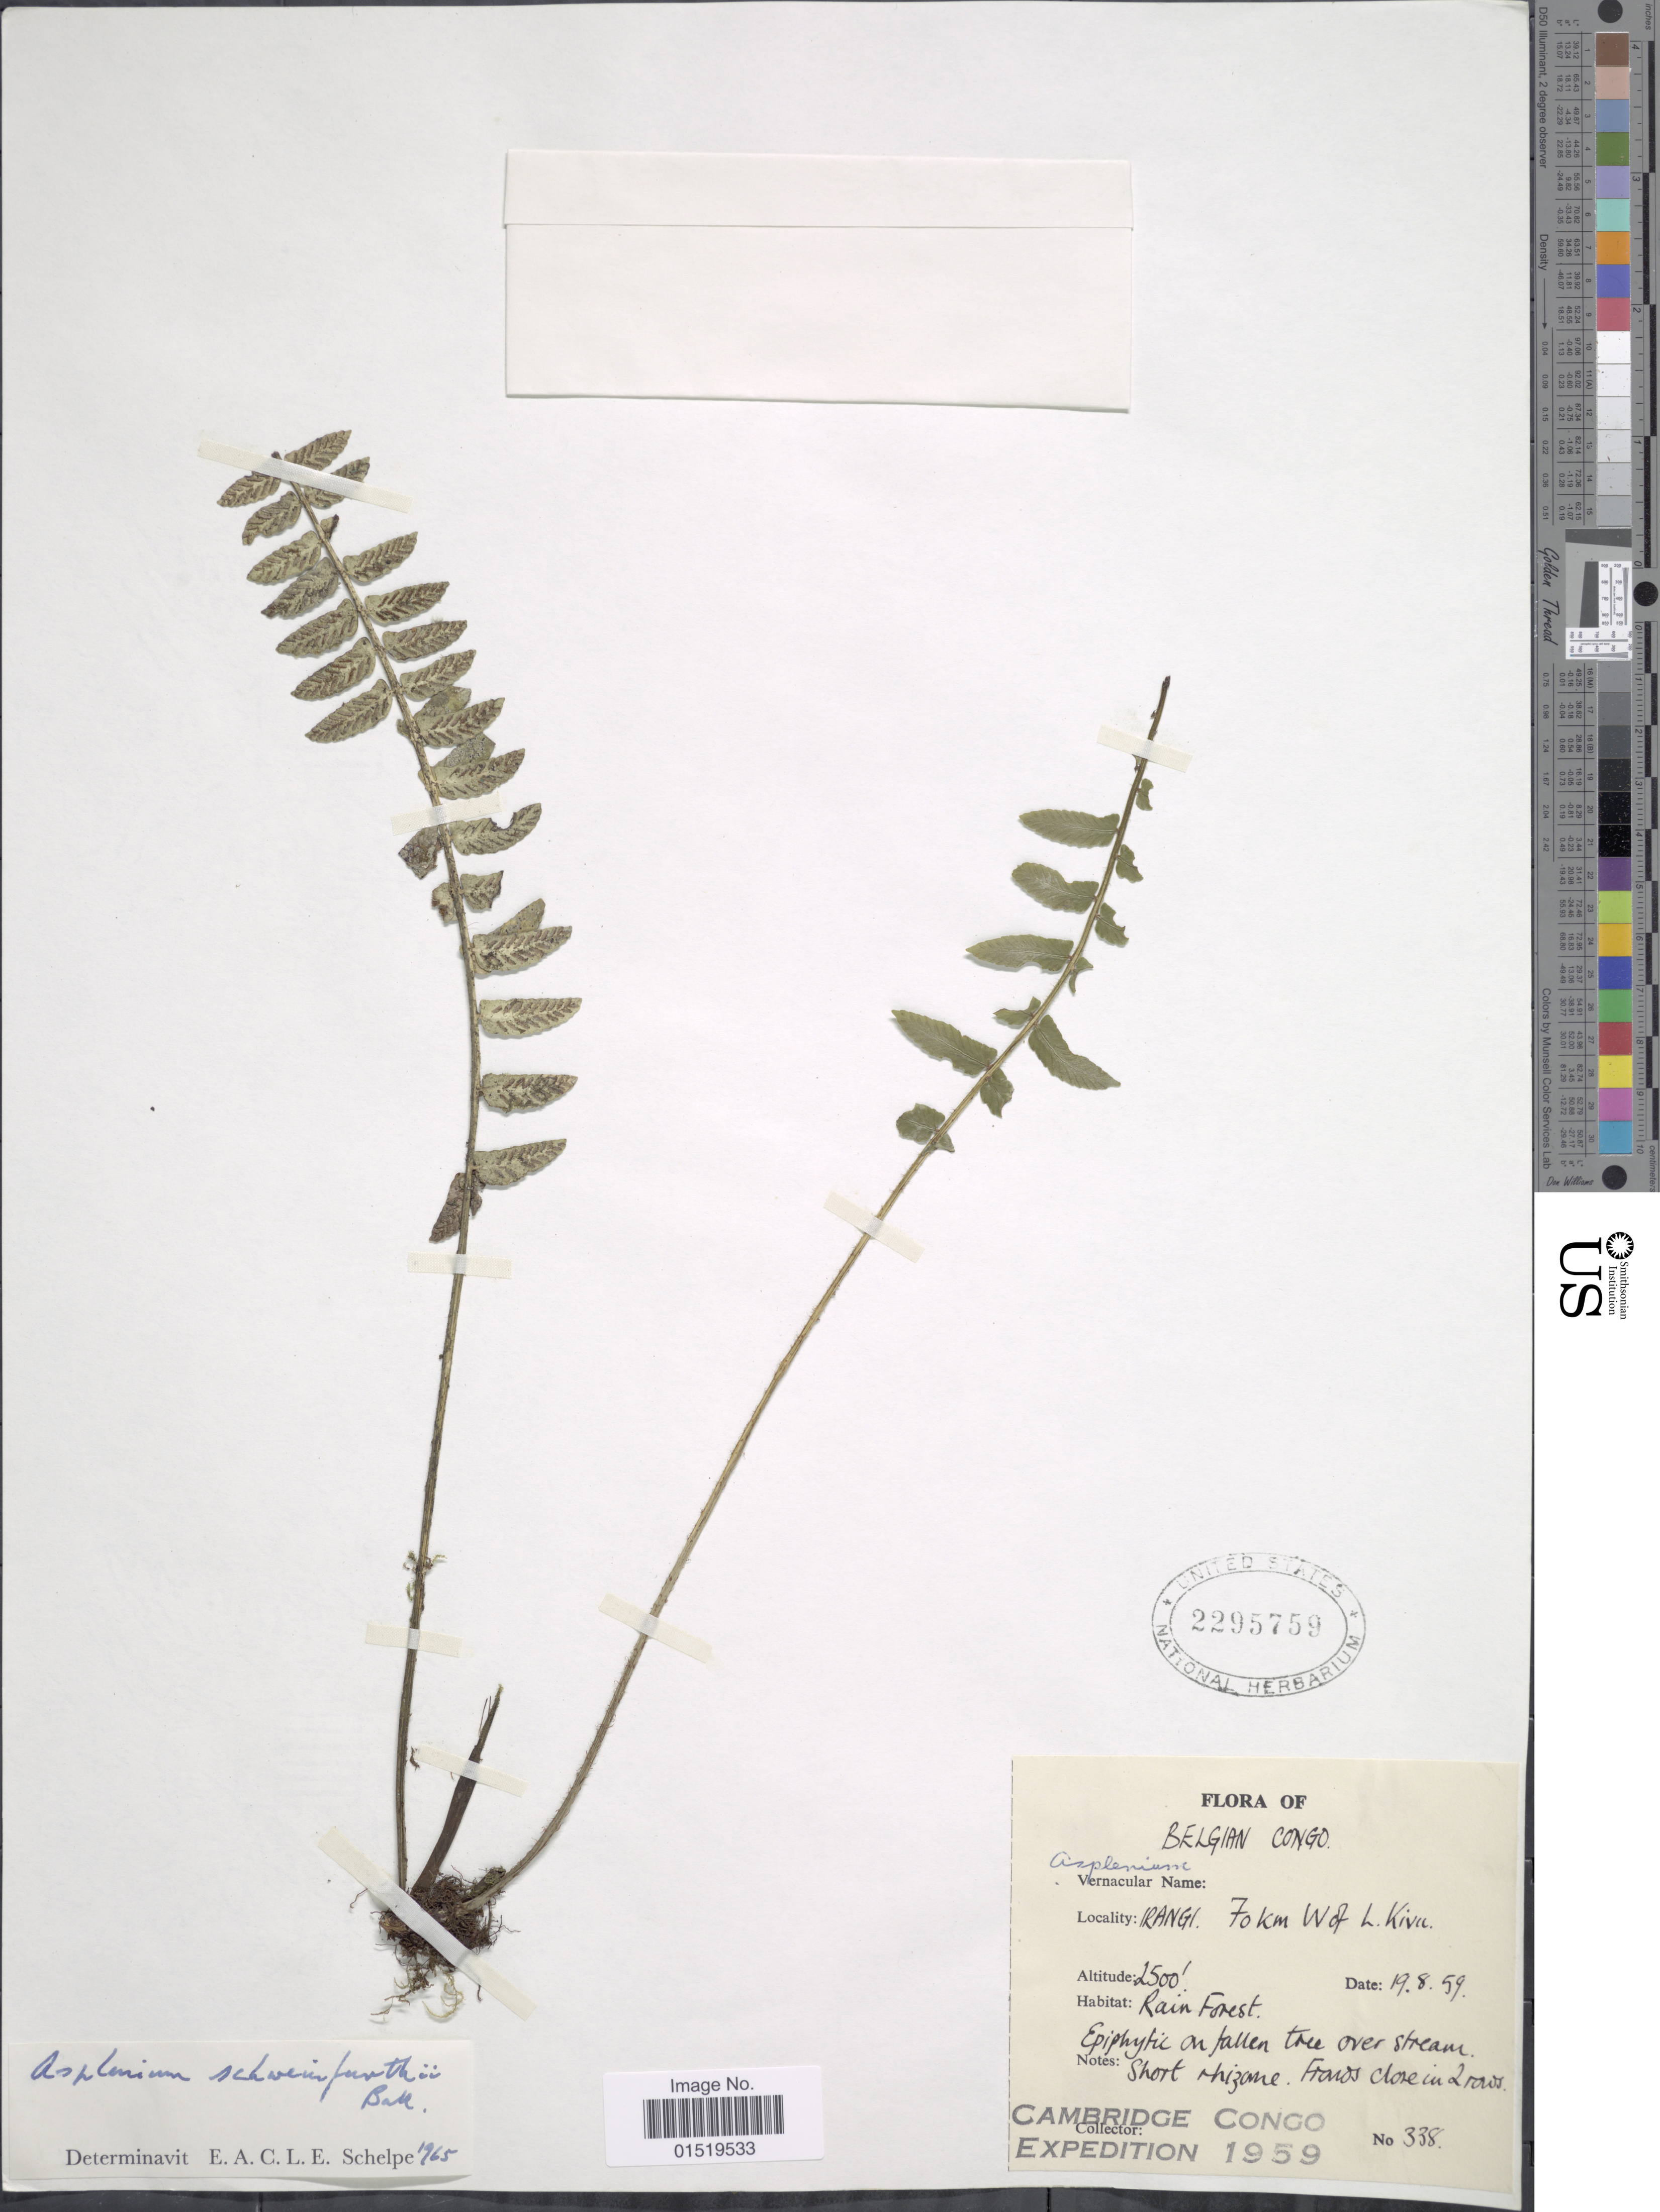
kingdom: Plantae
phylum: Tracheophyta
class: Polypodiopsida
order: Polypodiales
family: Aspleniaceae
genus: Asplenium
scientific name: Asplenium schweinfurthii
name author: Baker in Balfour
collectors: Cambridge Congo Expedition 1959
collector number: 338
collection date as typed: Transcribed d/m/y: 19/8/59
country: Congo, Democratic Republic of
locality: Belgian Congo, Irangi. 70km W of L. Kivu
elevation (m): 762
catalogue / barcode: US 2295759